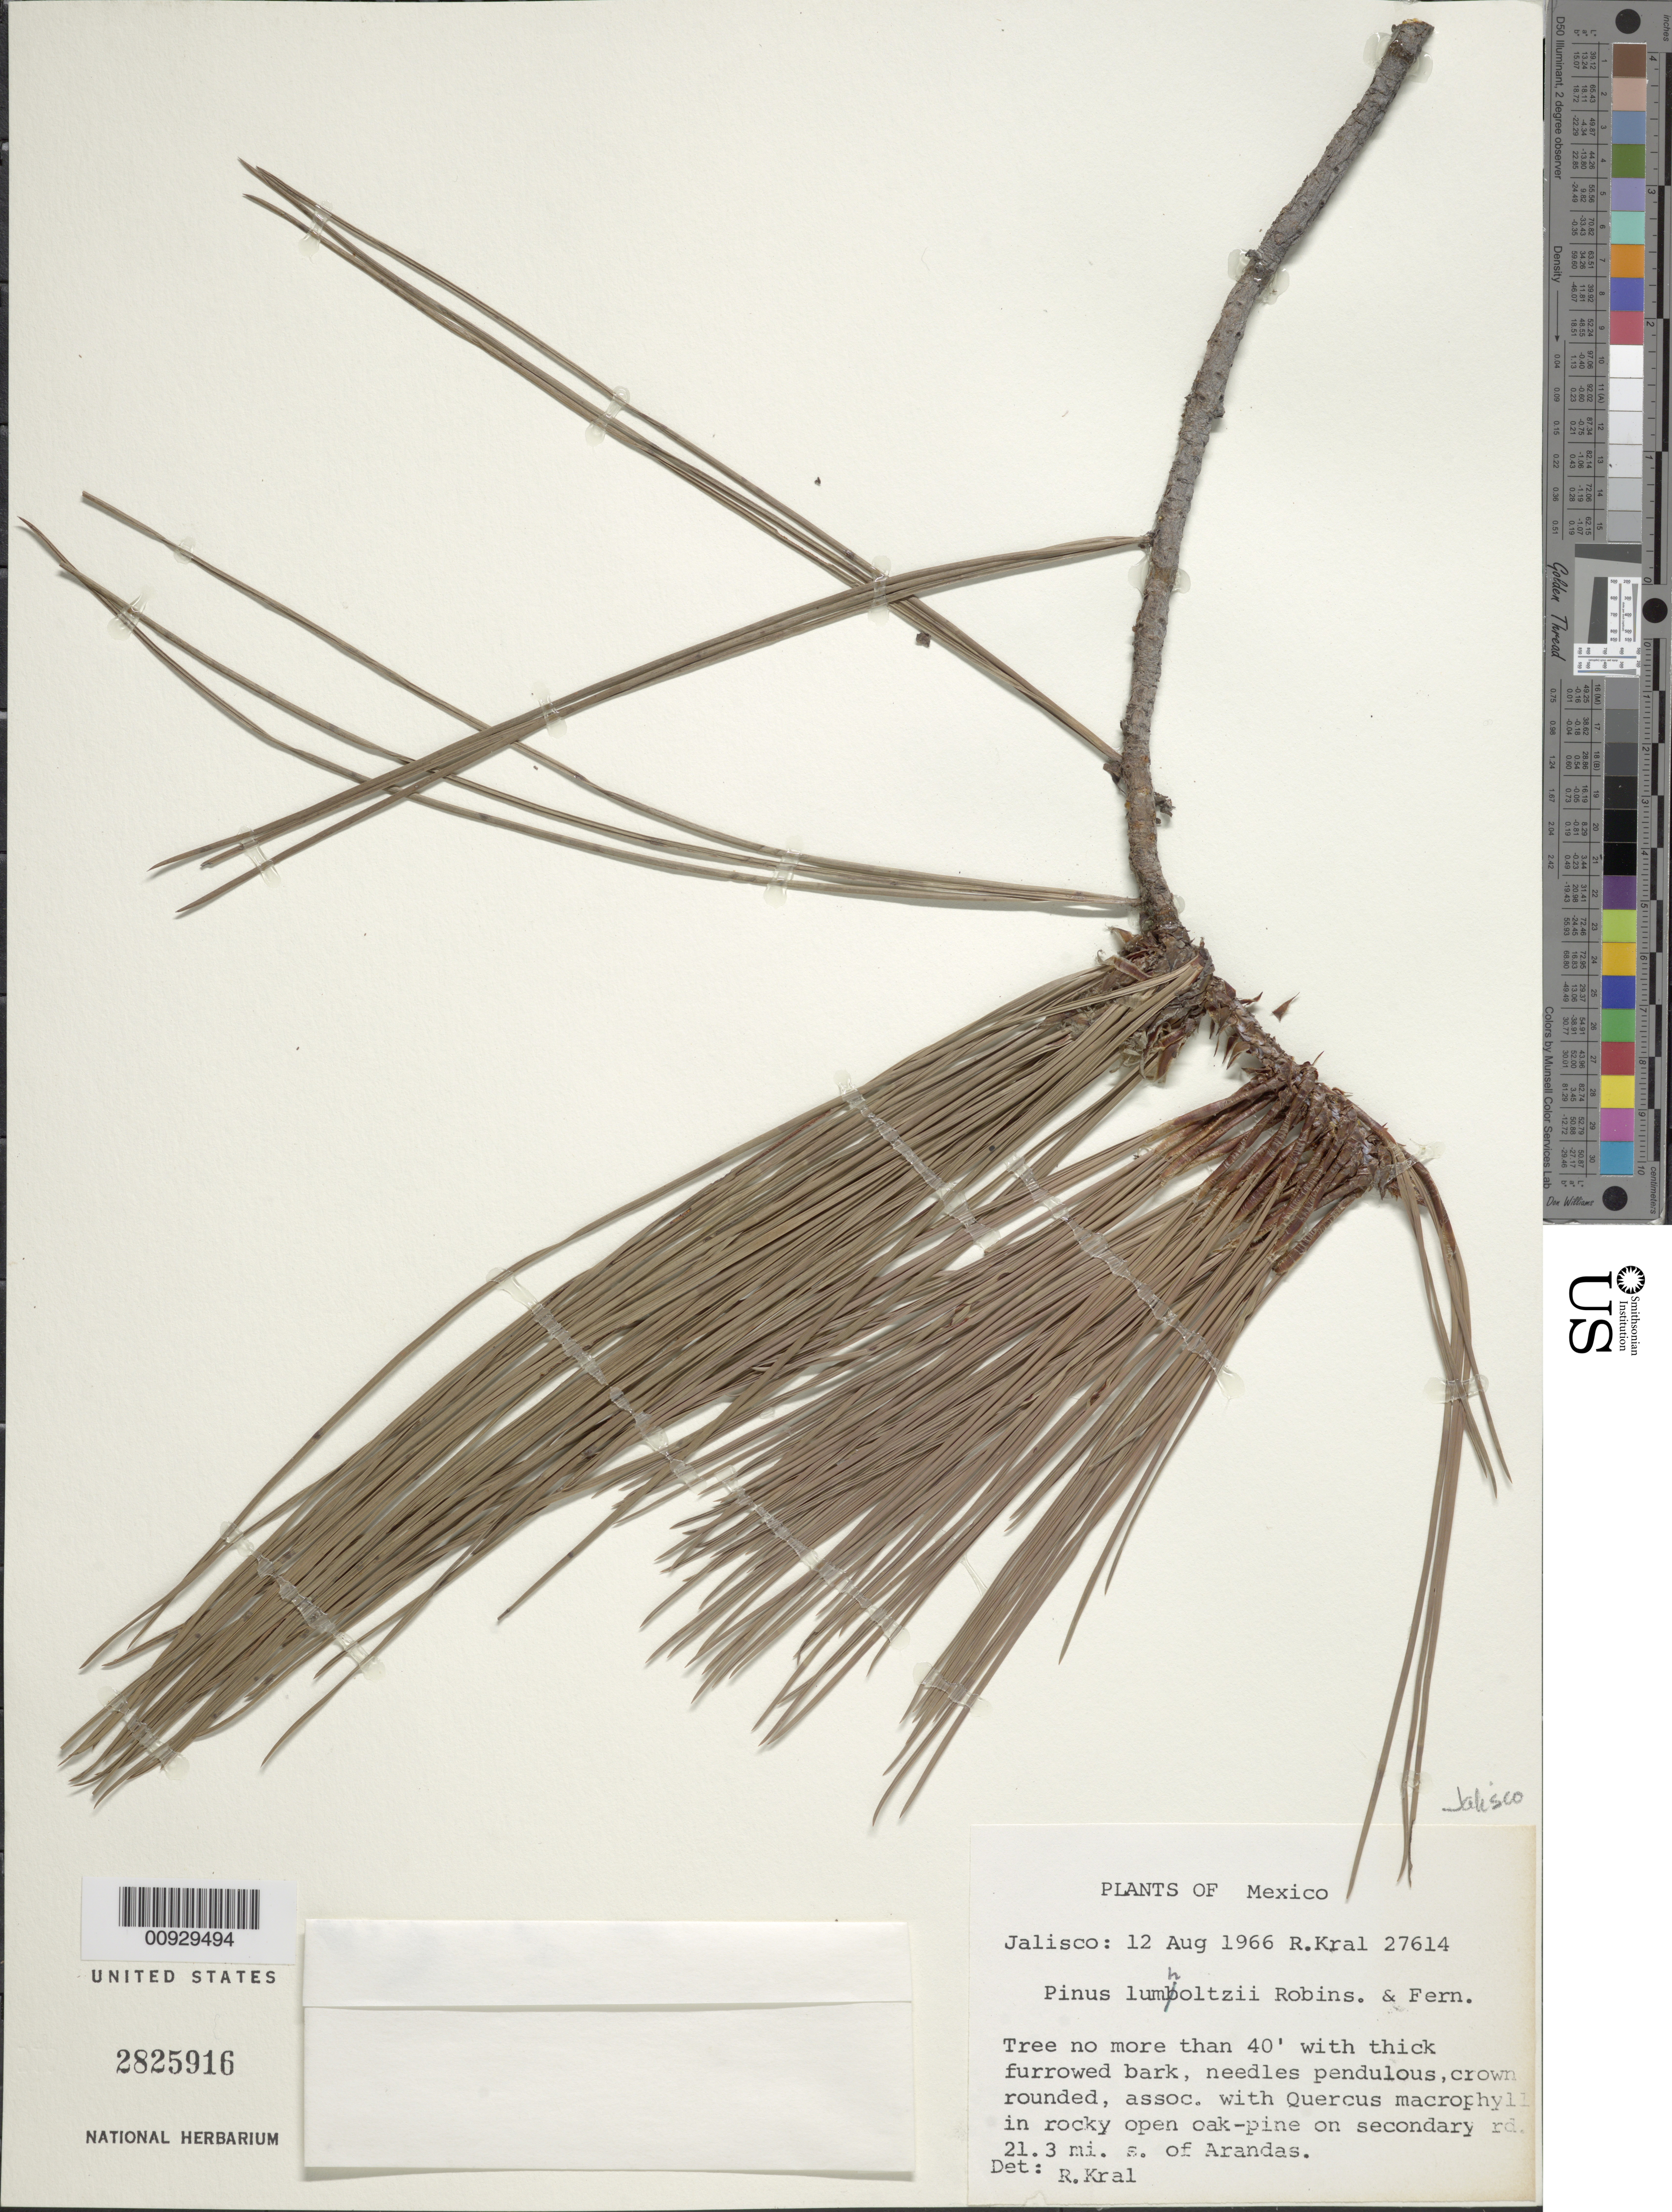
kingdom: Plantae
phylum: Tracheophyta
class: Pinopsida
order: Pinales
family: Pinaceae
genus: Pinus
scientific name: Pinus lumholtzii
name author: B.L. Rob. & Fernald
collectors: R. Kral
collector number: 27614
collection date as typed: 12 Aug 1966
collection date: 1966-08-12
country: Mexico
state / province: Jalisco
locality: On secondary road 21.3 mi. S of Arandas.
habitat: In rocky open oak-pine. Assoc. with Quercus macrophylla.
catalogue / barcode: US 2825916